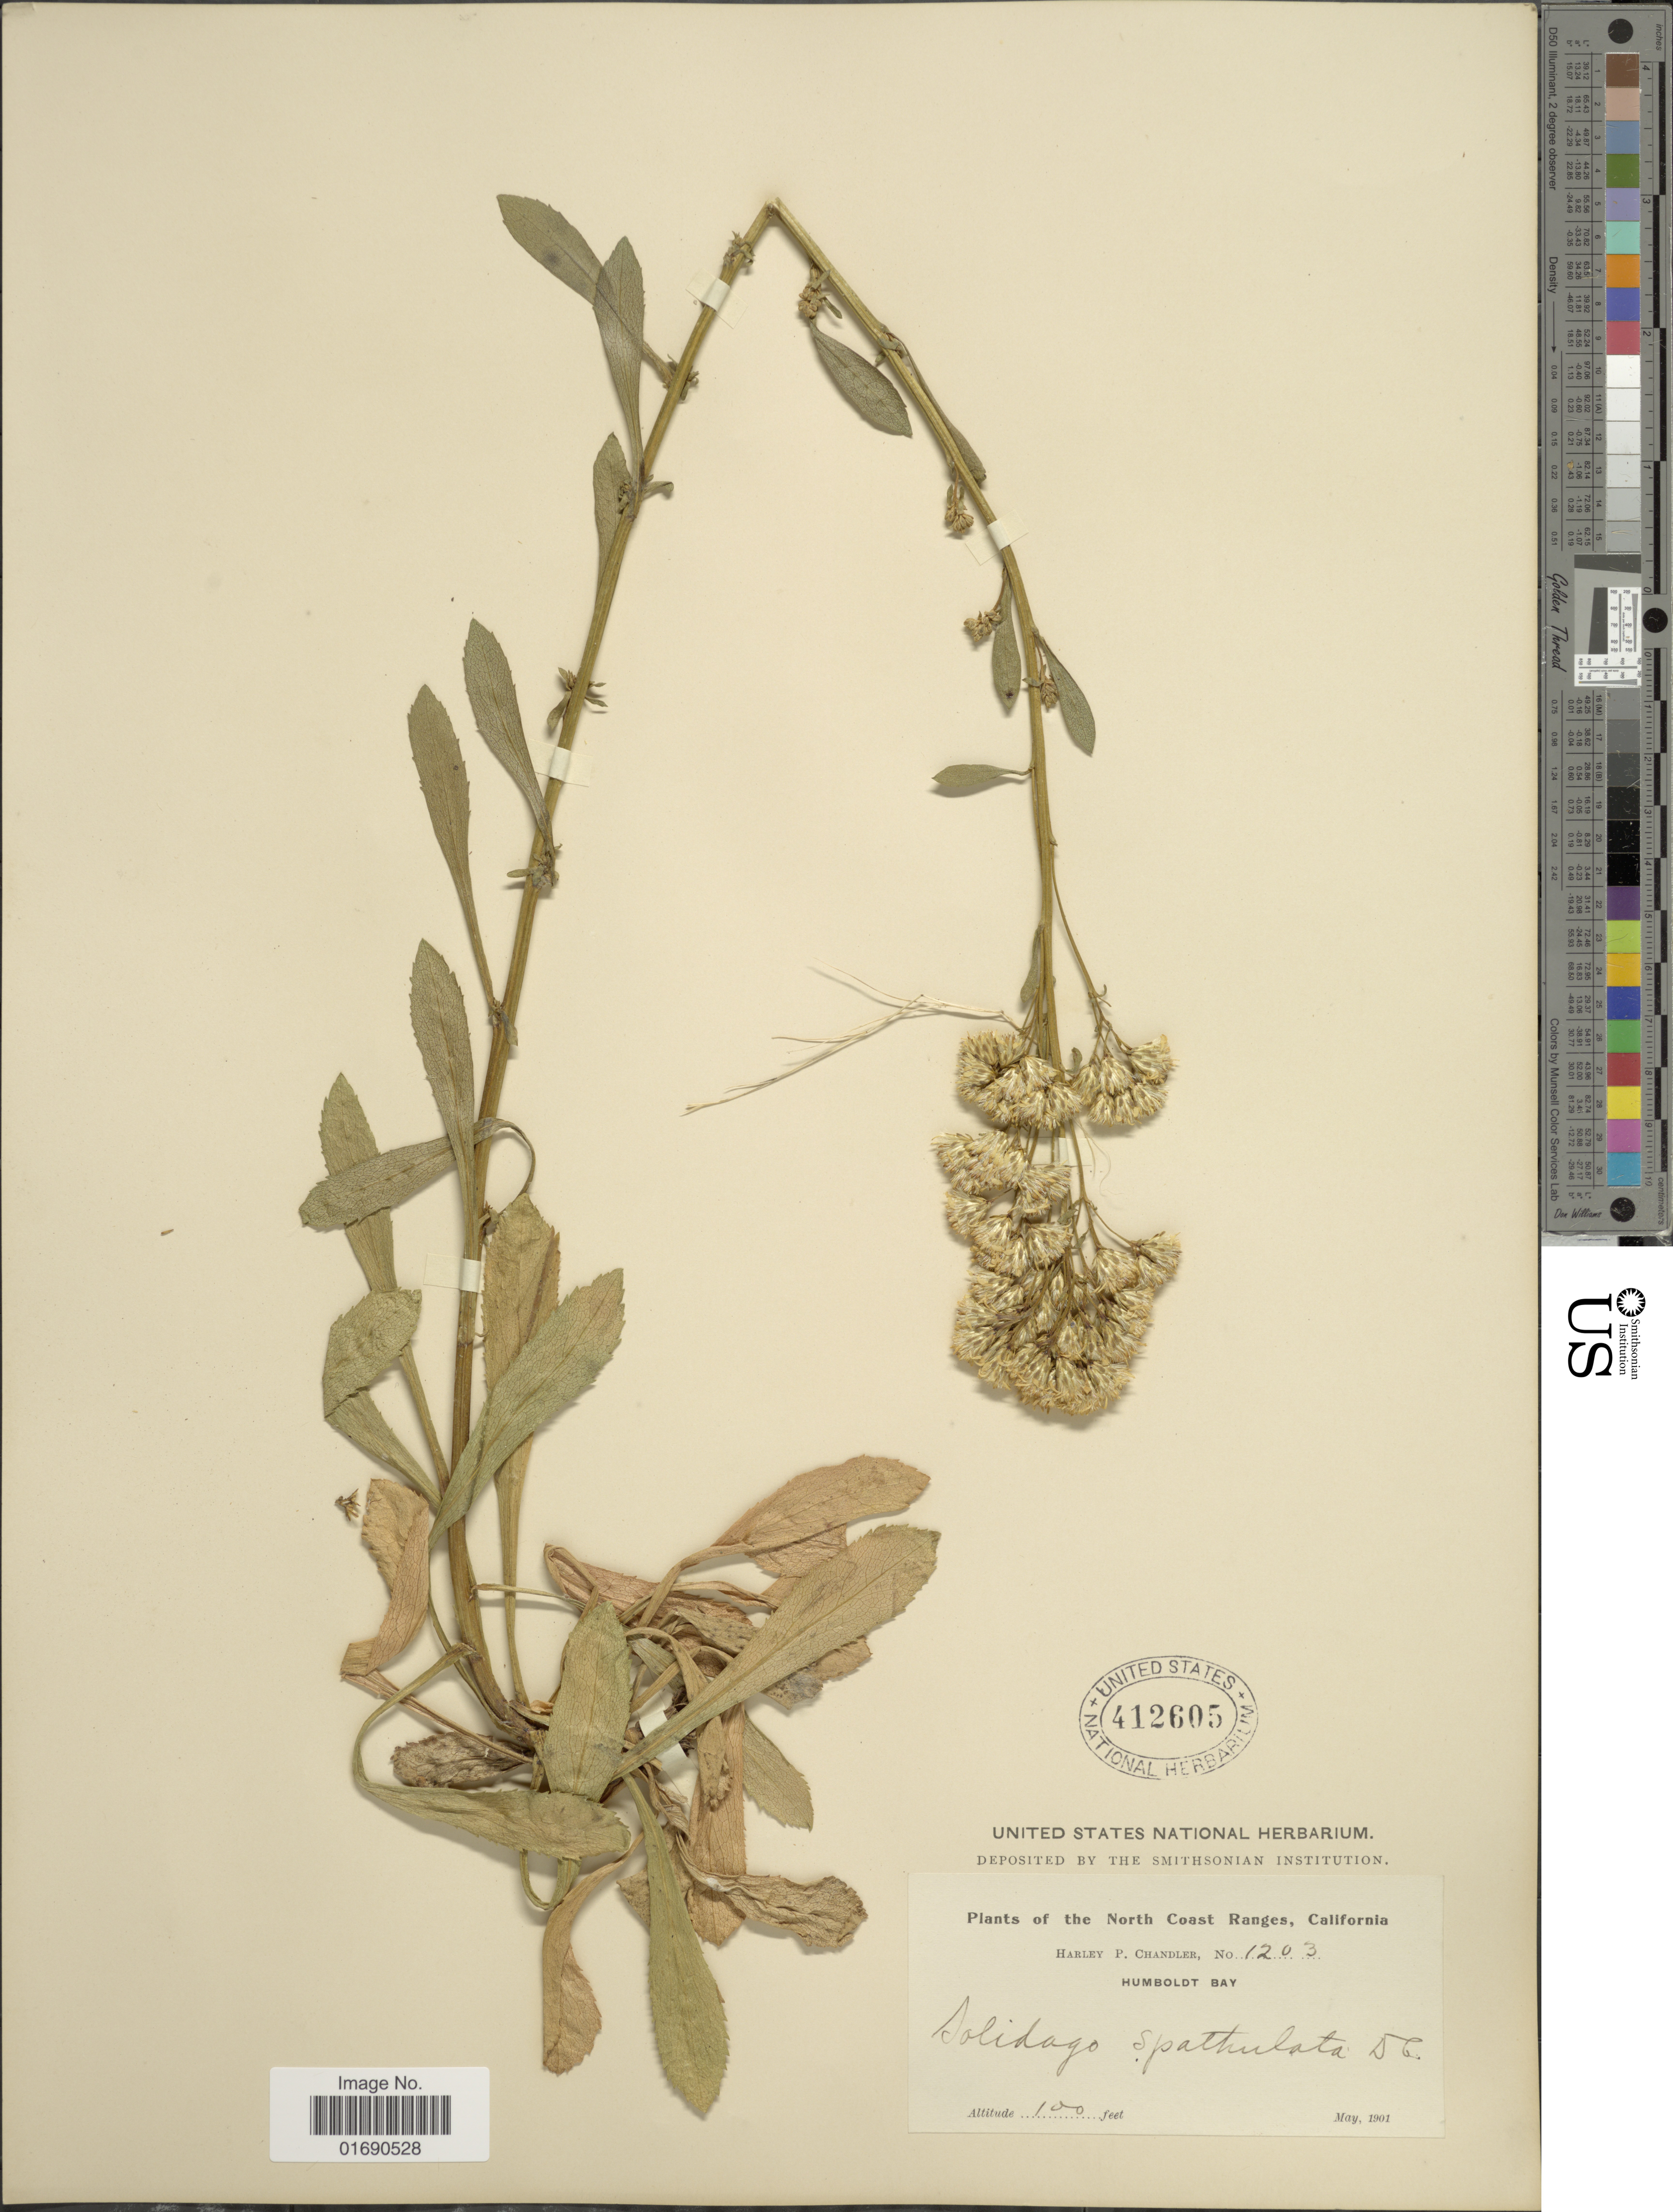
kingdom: Plantae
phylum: Tracheophyta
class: Magnoliopsida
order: Asterales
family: Asteraceae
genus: Solidago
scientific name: Solidago spathulata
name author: DC.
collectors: H. Chandler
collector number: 1203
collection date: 1901-05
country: United States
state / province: California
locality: The North Coast Ranges, Humboldt Bay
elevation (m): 30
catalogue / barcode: US 412605